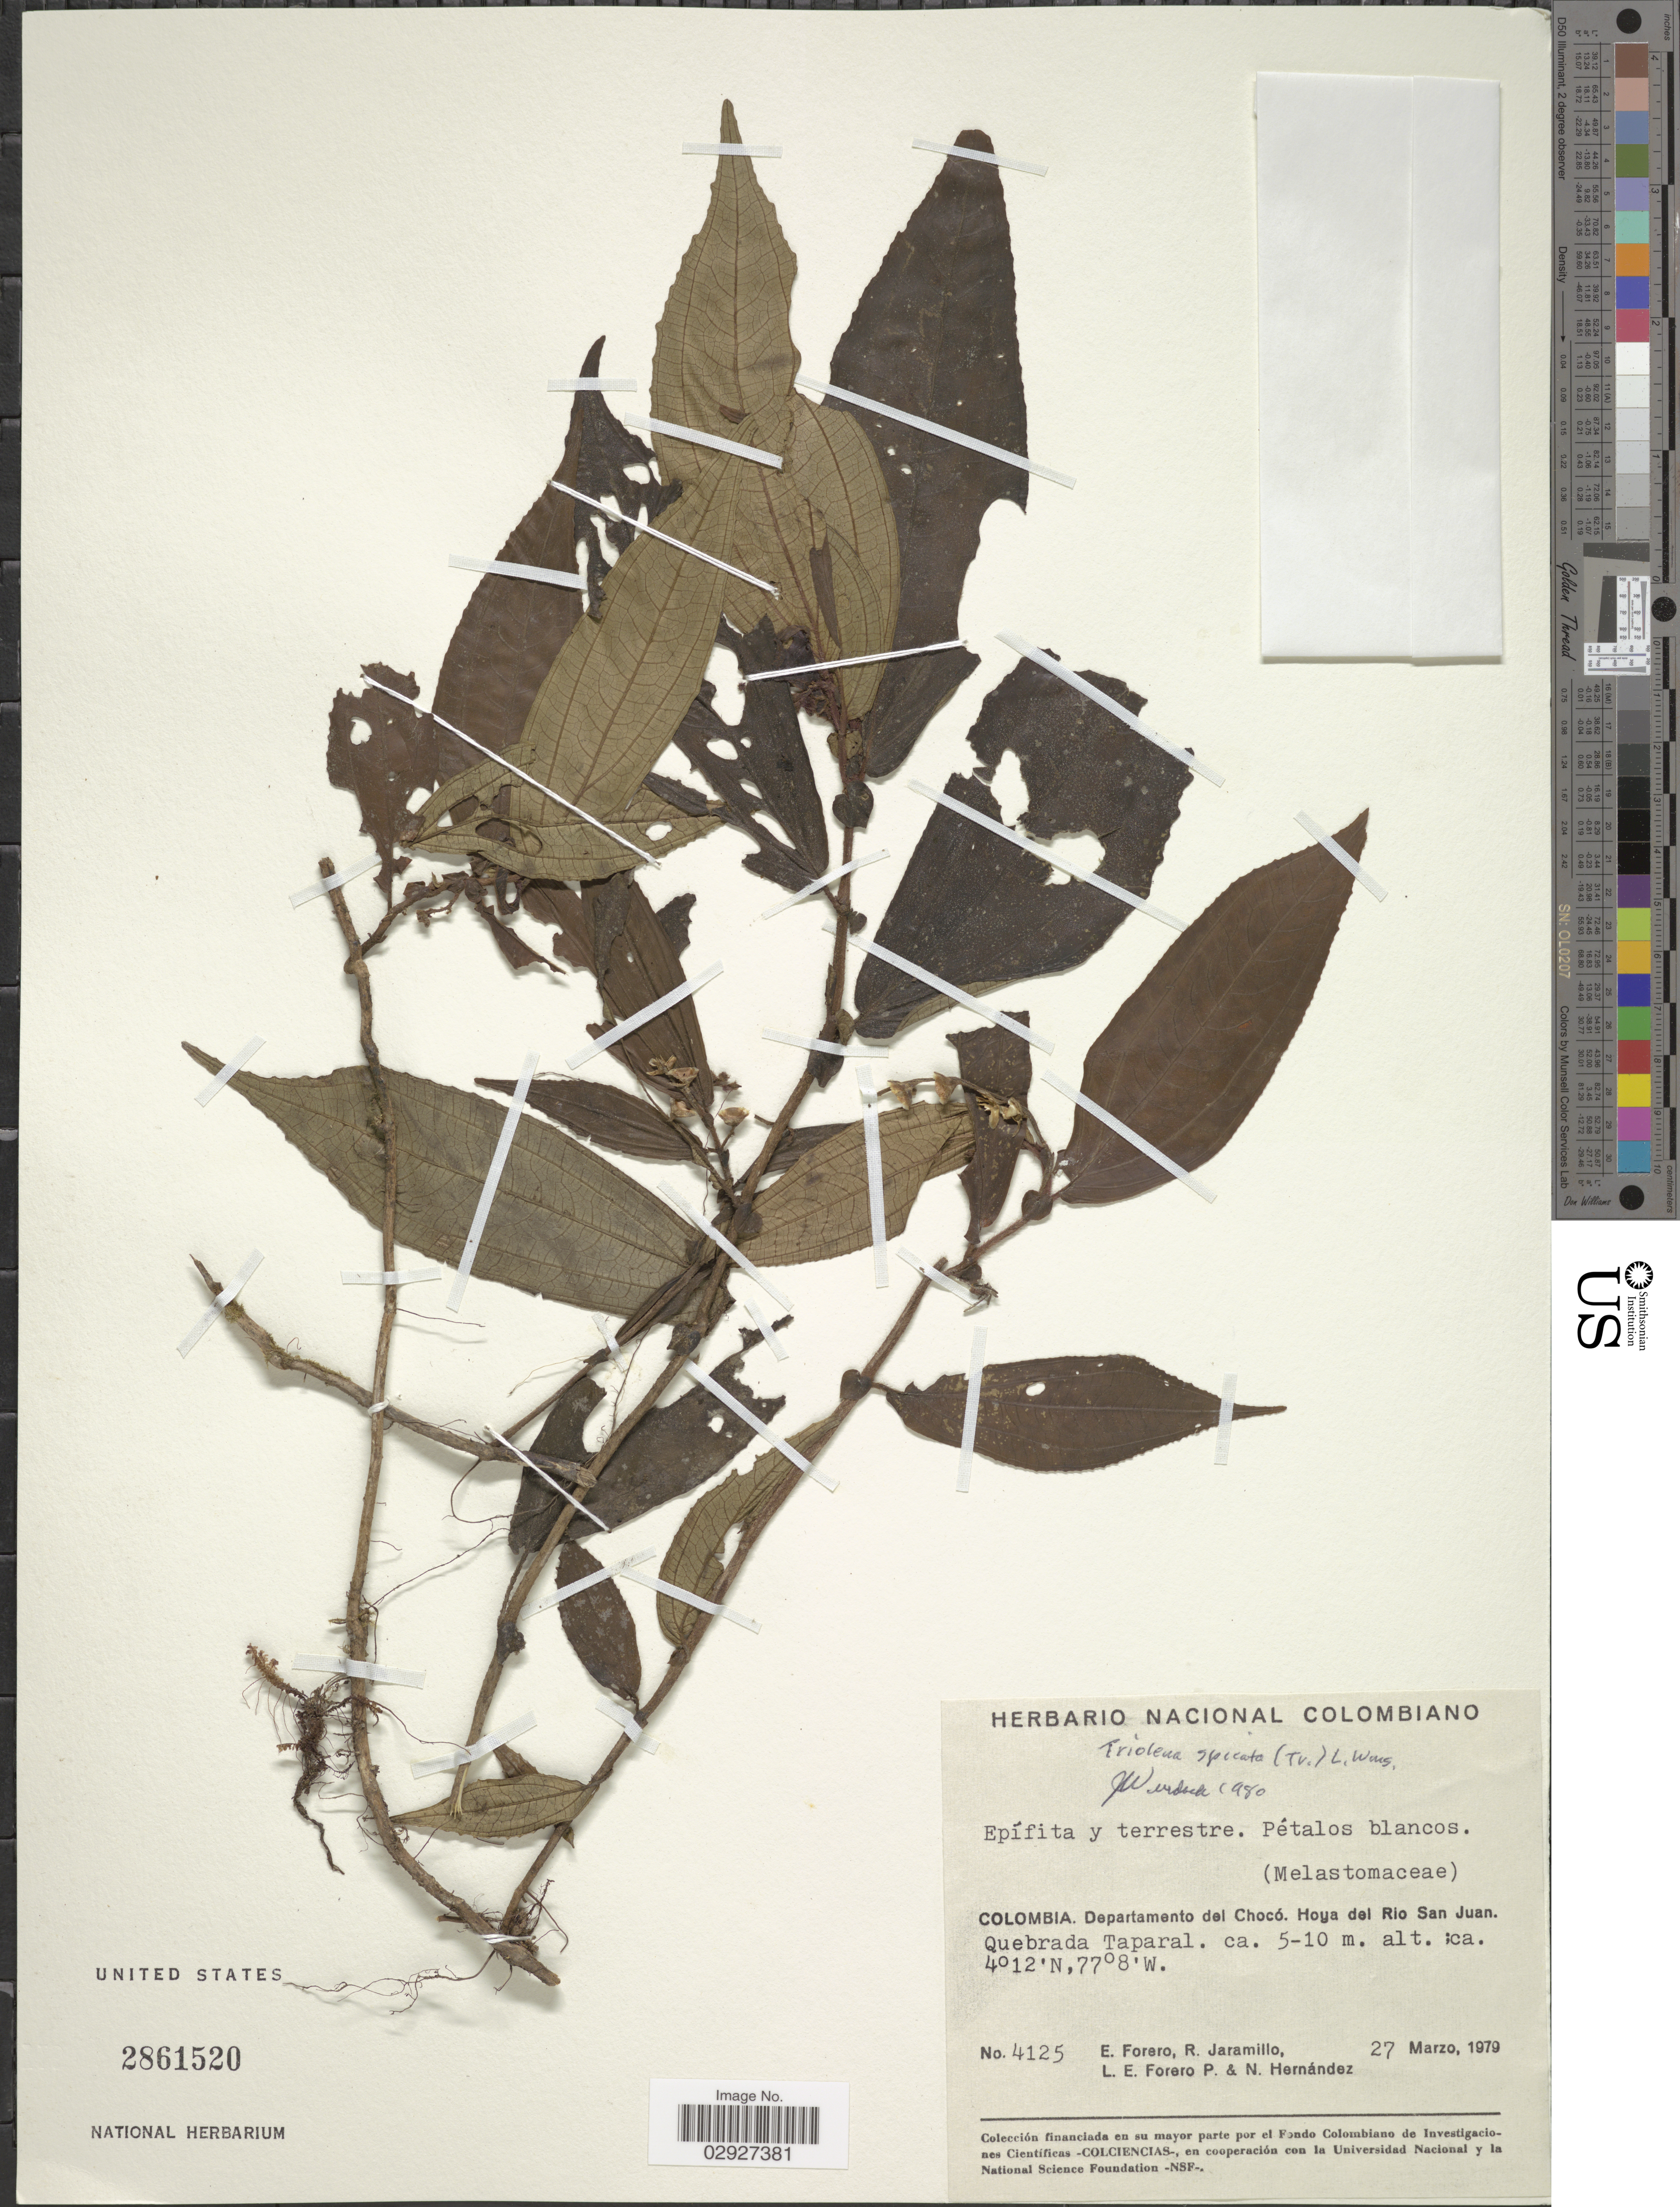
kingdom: Plantae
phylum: Tracheophyta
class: Magnoliopsida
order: Myrtales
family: Melastomataceae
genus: Triolena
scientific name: Triolena spicata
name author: (Triana) L.O. Williams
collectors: E. Forero, R. Jaramillo, L. E. Forero & N. Hernandez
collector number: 4125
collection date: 1979-03-27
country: Colombia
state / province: Chocó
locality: Hoya del Rio San Juan, Quebrada Taparal.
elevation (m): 5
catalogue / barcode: US 2861520